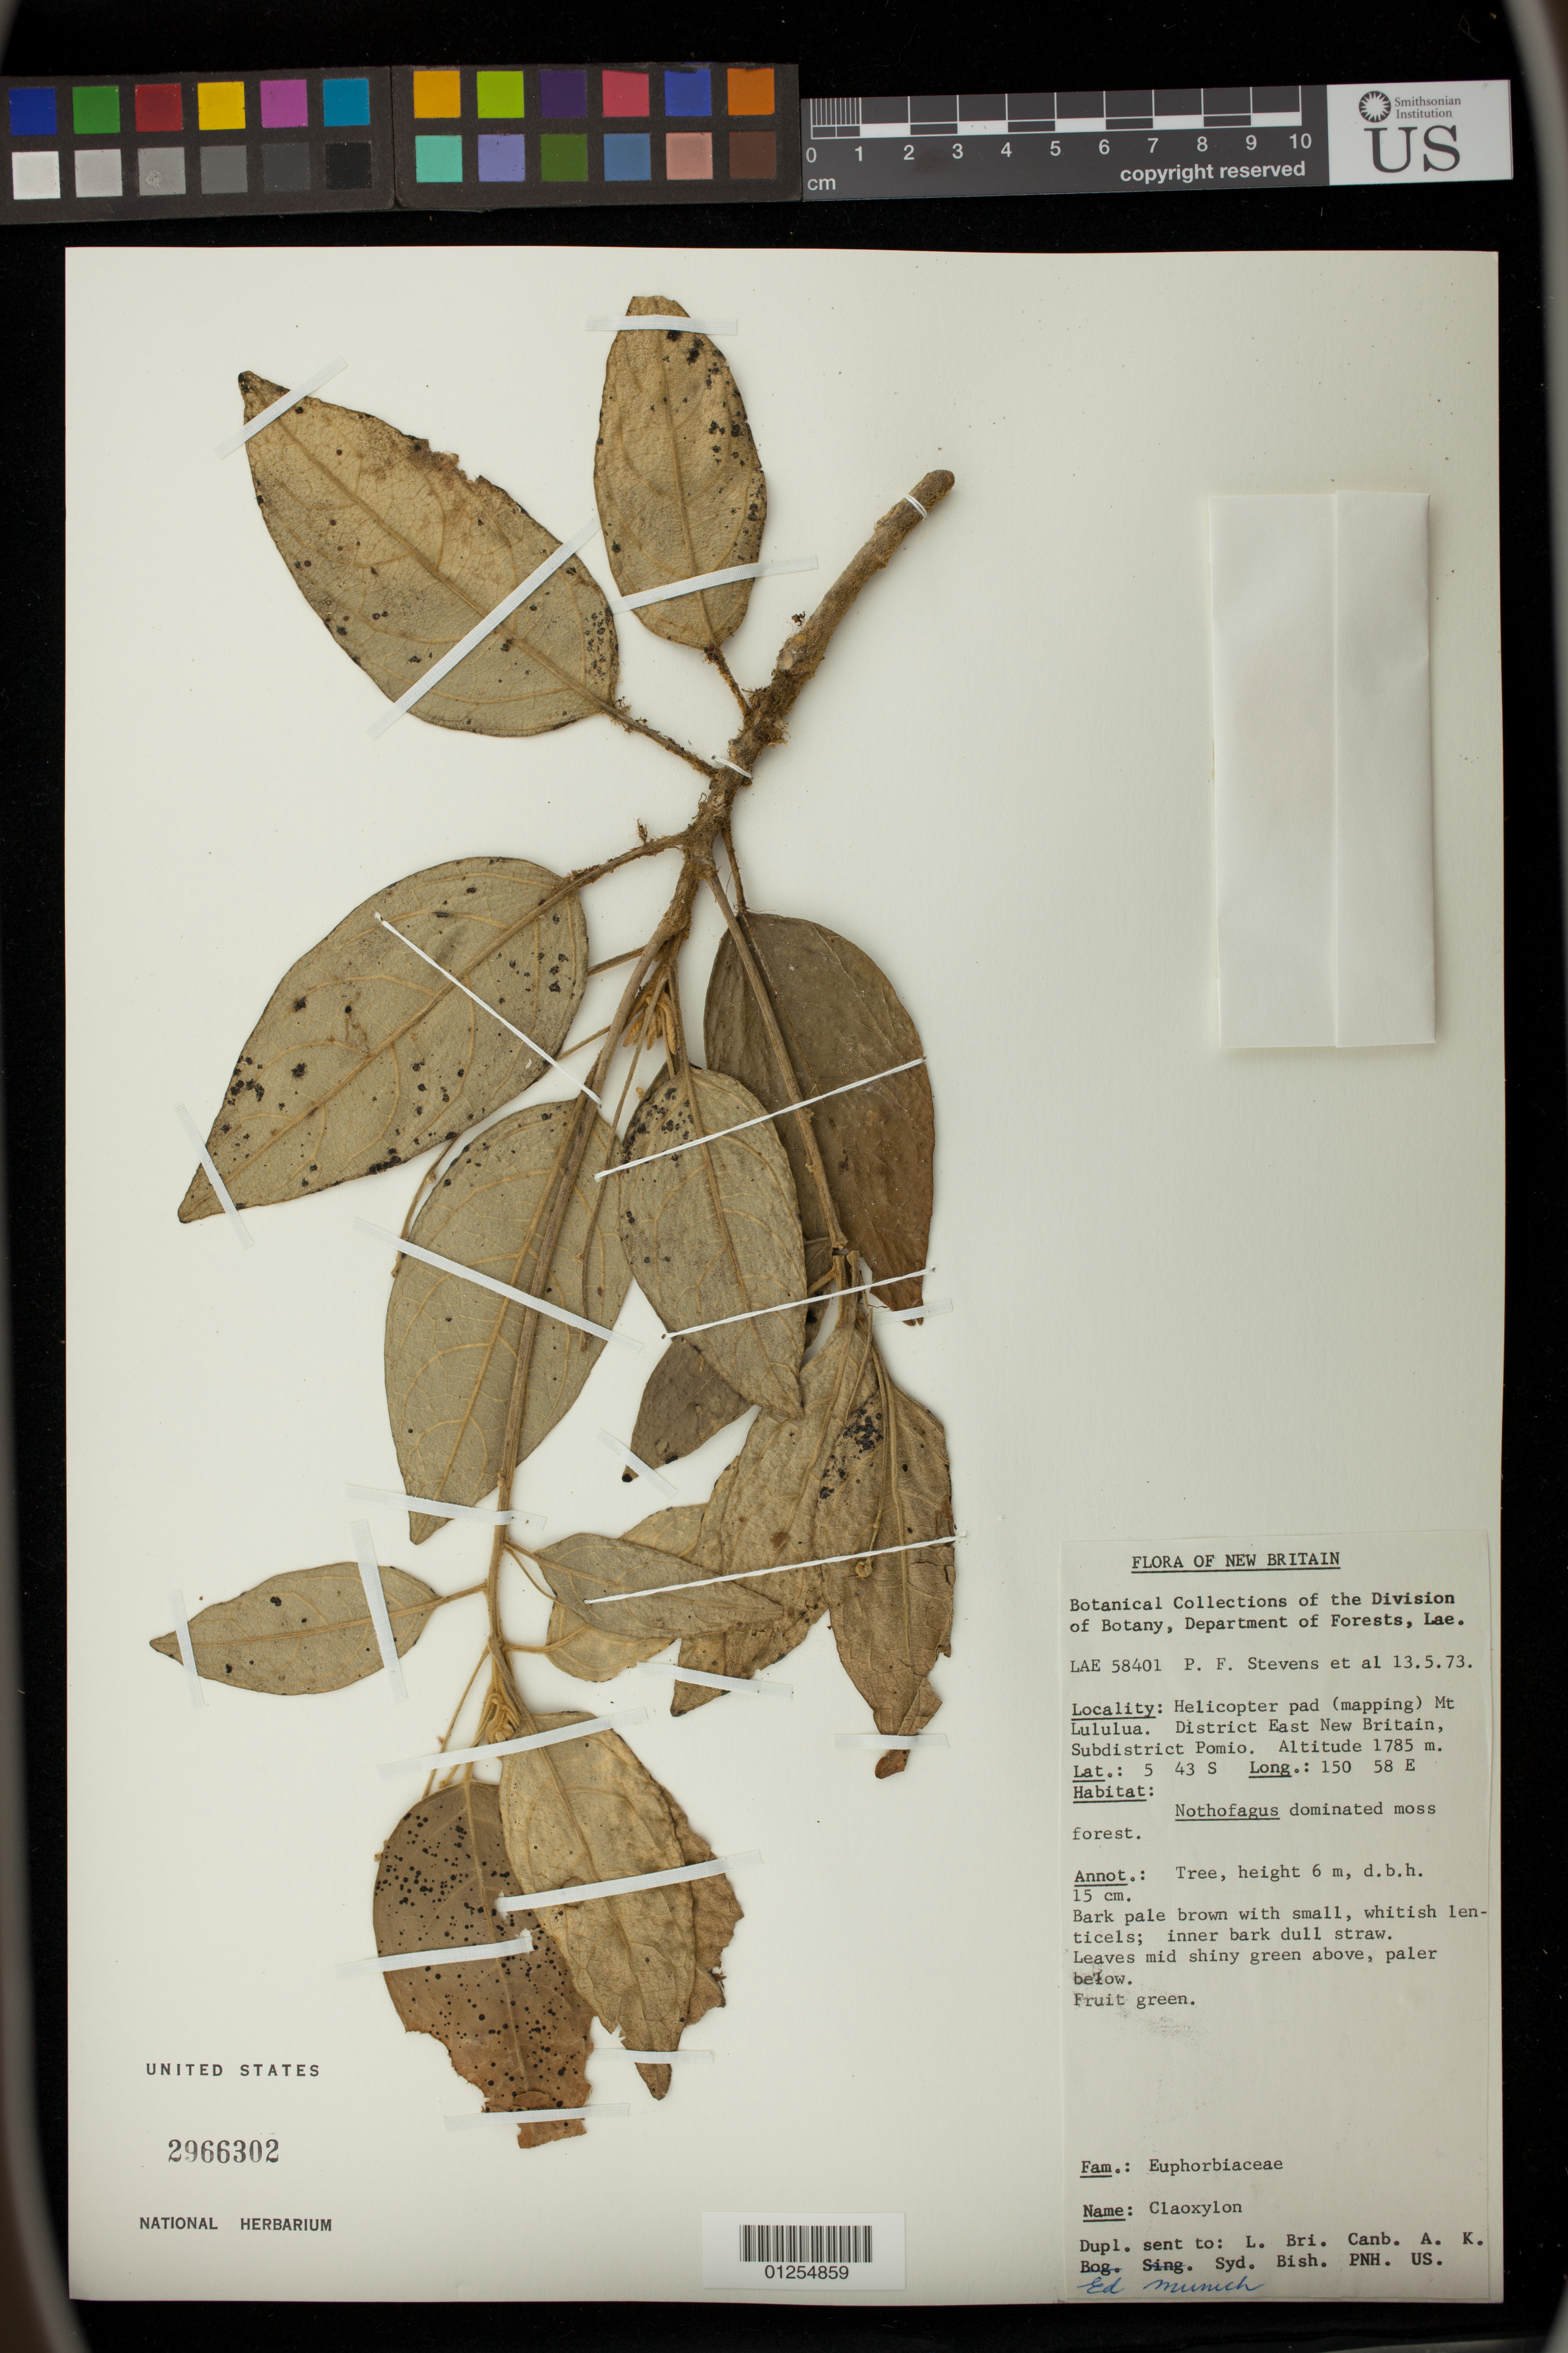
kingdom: Plantae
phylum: Tracheophyta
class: Magnoliopsida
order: Malpighiales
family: Euphorbiaceae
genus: Claoxylon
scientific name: Claoxylon sp.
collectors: P. F. Stevens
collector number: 58401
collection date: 1973-05-13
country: Papua New Guinea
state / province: East New Britain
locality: Mt. Lululua. Subdistrict Pomio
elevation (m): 1785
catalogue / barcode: US 2966302